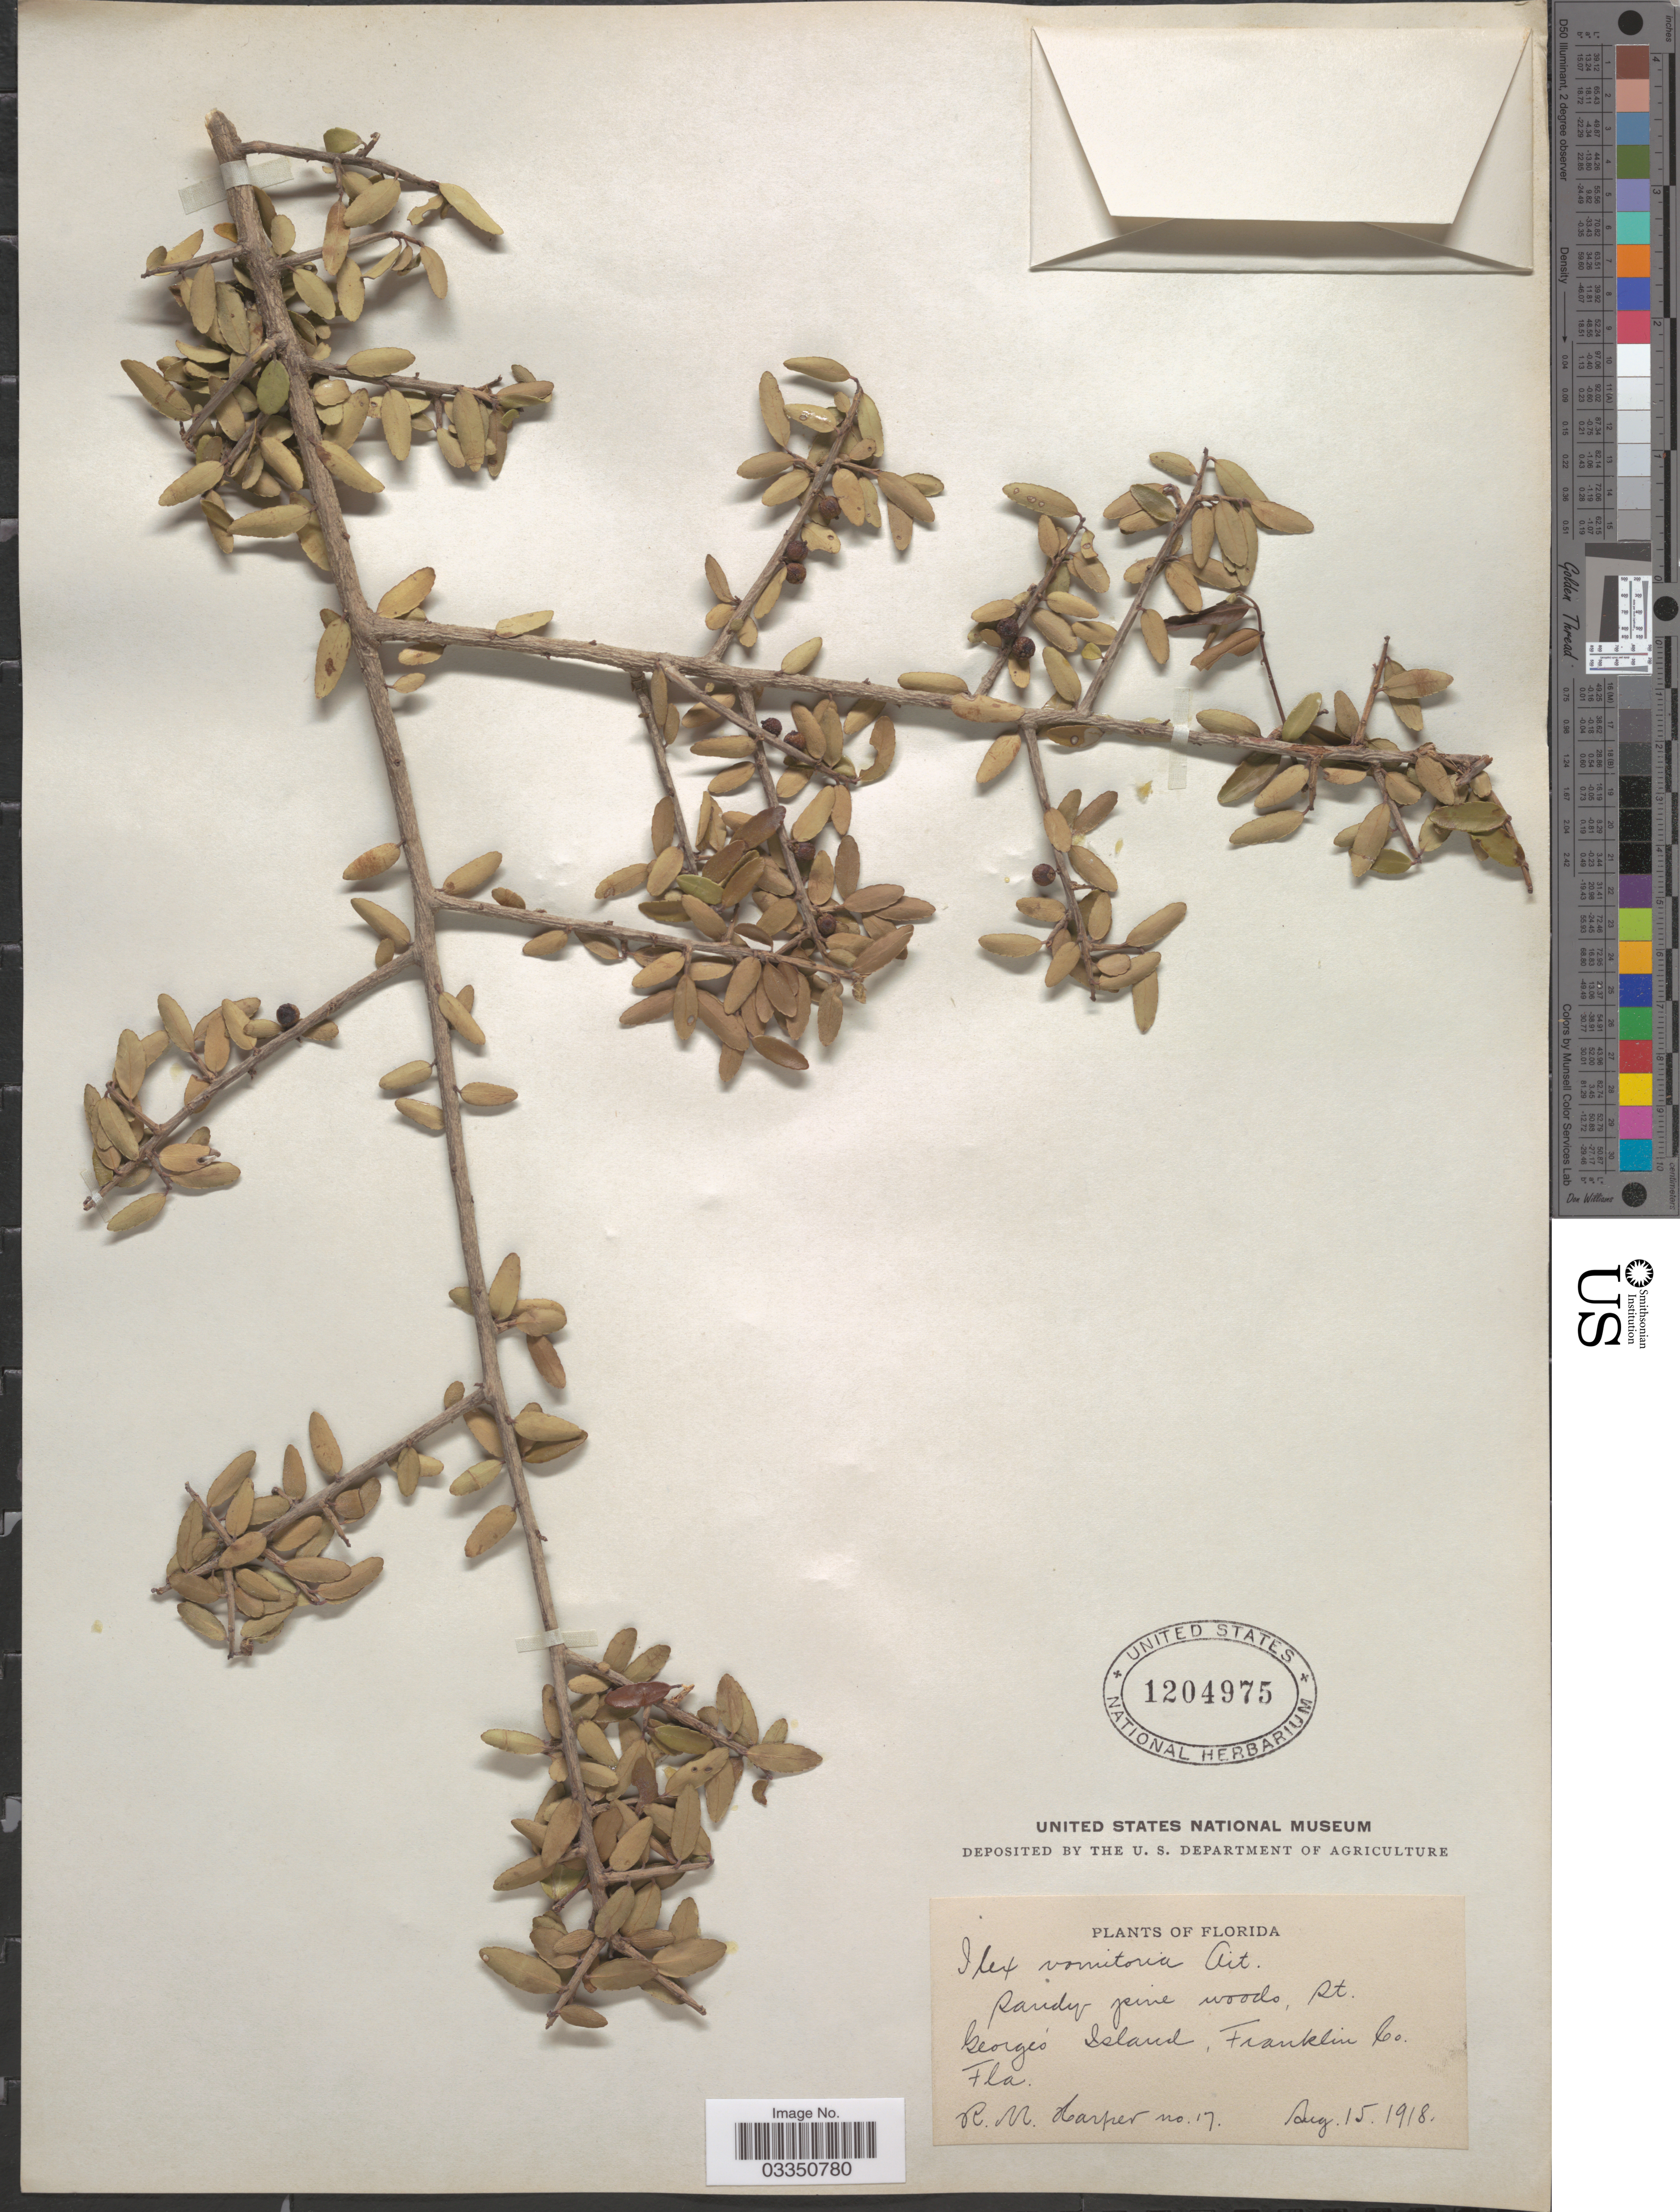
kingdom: Plantae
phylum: Tracheophyta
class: Magnoliopsida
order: Aquifoliales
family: Aquifoliaceae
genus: Ilex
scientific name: Ilex vomitoria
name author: Aiton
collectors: R. Harper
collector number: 17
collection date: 1918-08-15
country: United States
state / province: Florida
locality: St. George's Island, Franklin Co.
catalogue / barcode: US 1204975